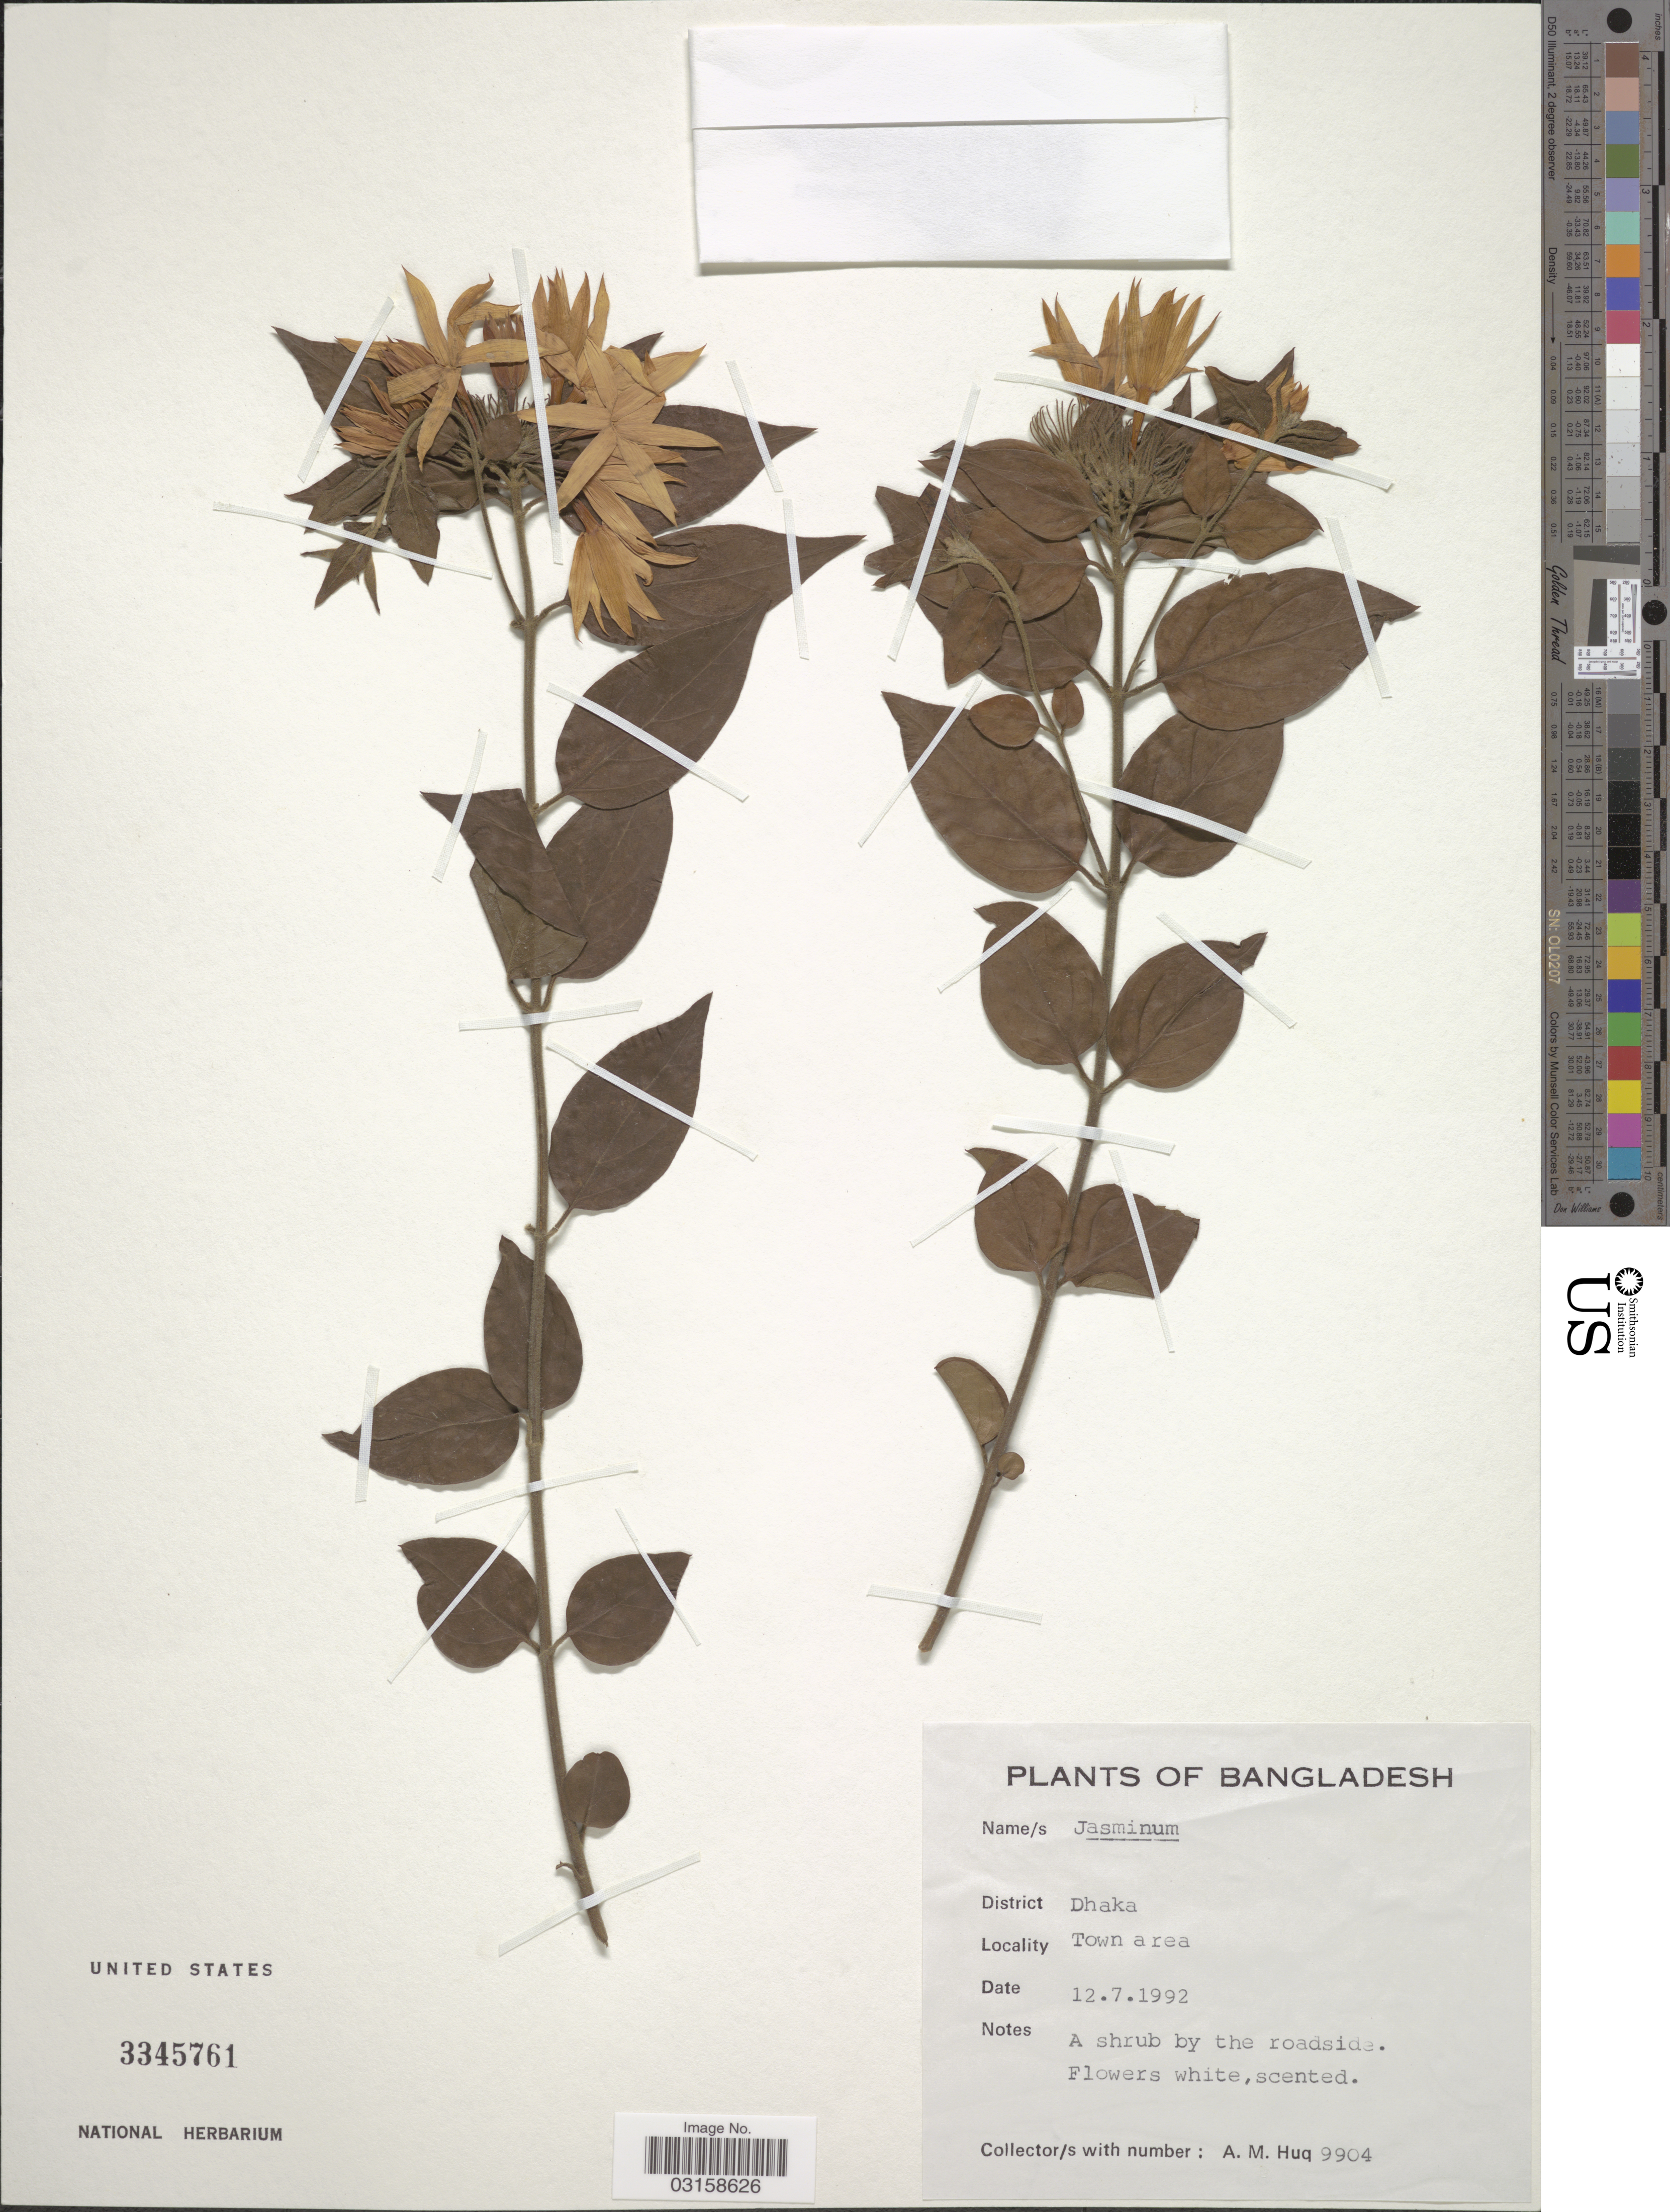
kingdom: Plantae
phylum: Tracheophyta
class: Magnoliopsida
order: Lamiales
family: Oleaceae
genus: Jasminum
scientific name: Jasminum sp.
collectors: A. M. Huq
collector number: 9904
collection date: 1992-07-12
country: Bangladesh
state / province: Dhaka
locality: Town area.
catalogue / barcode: US 3345761